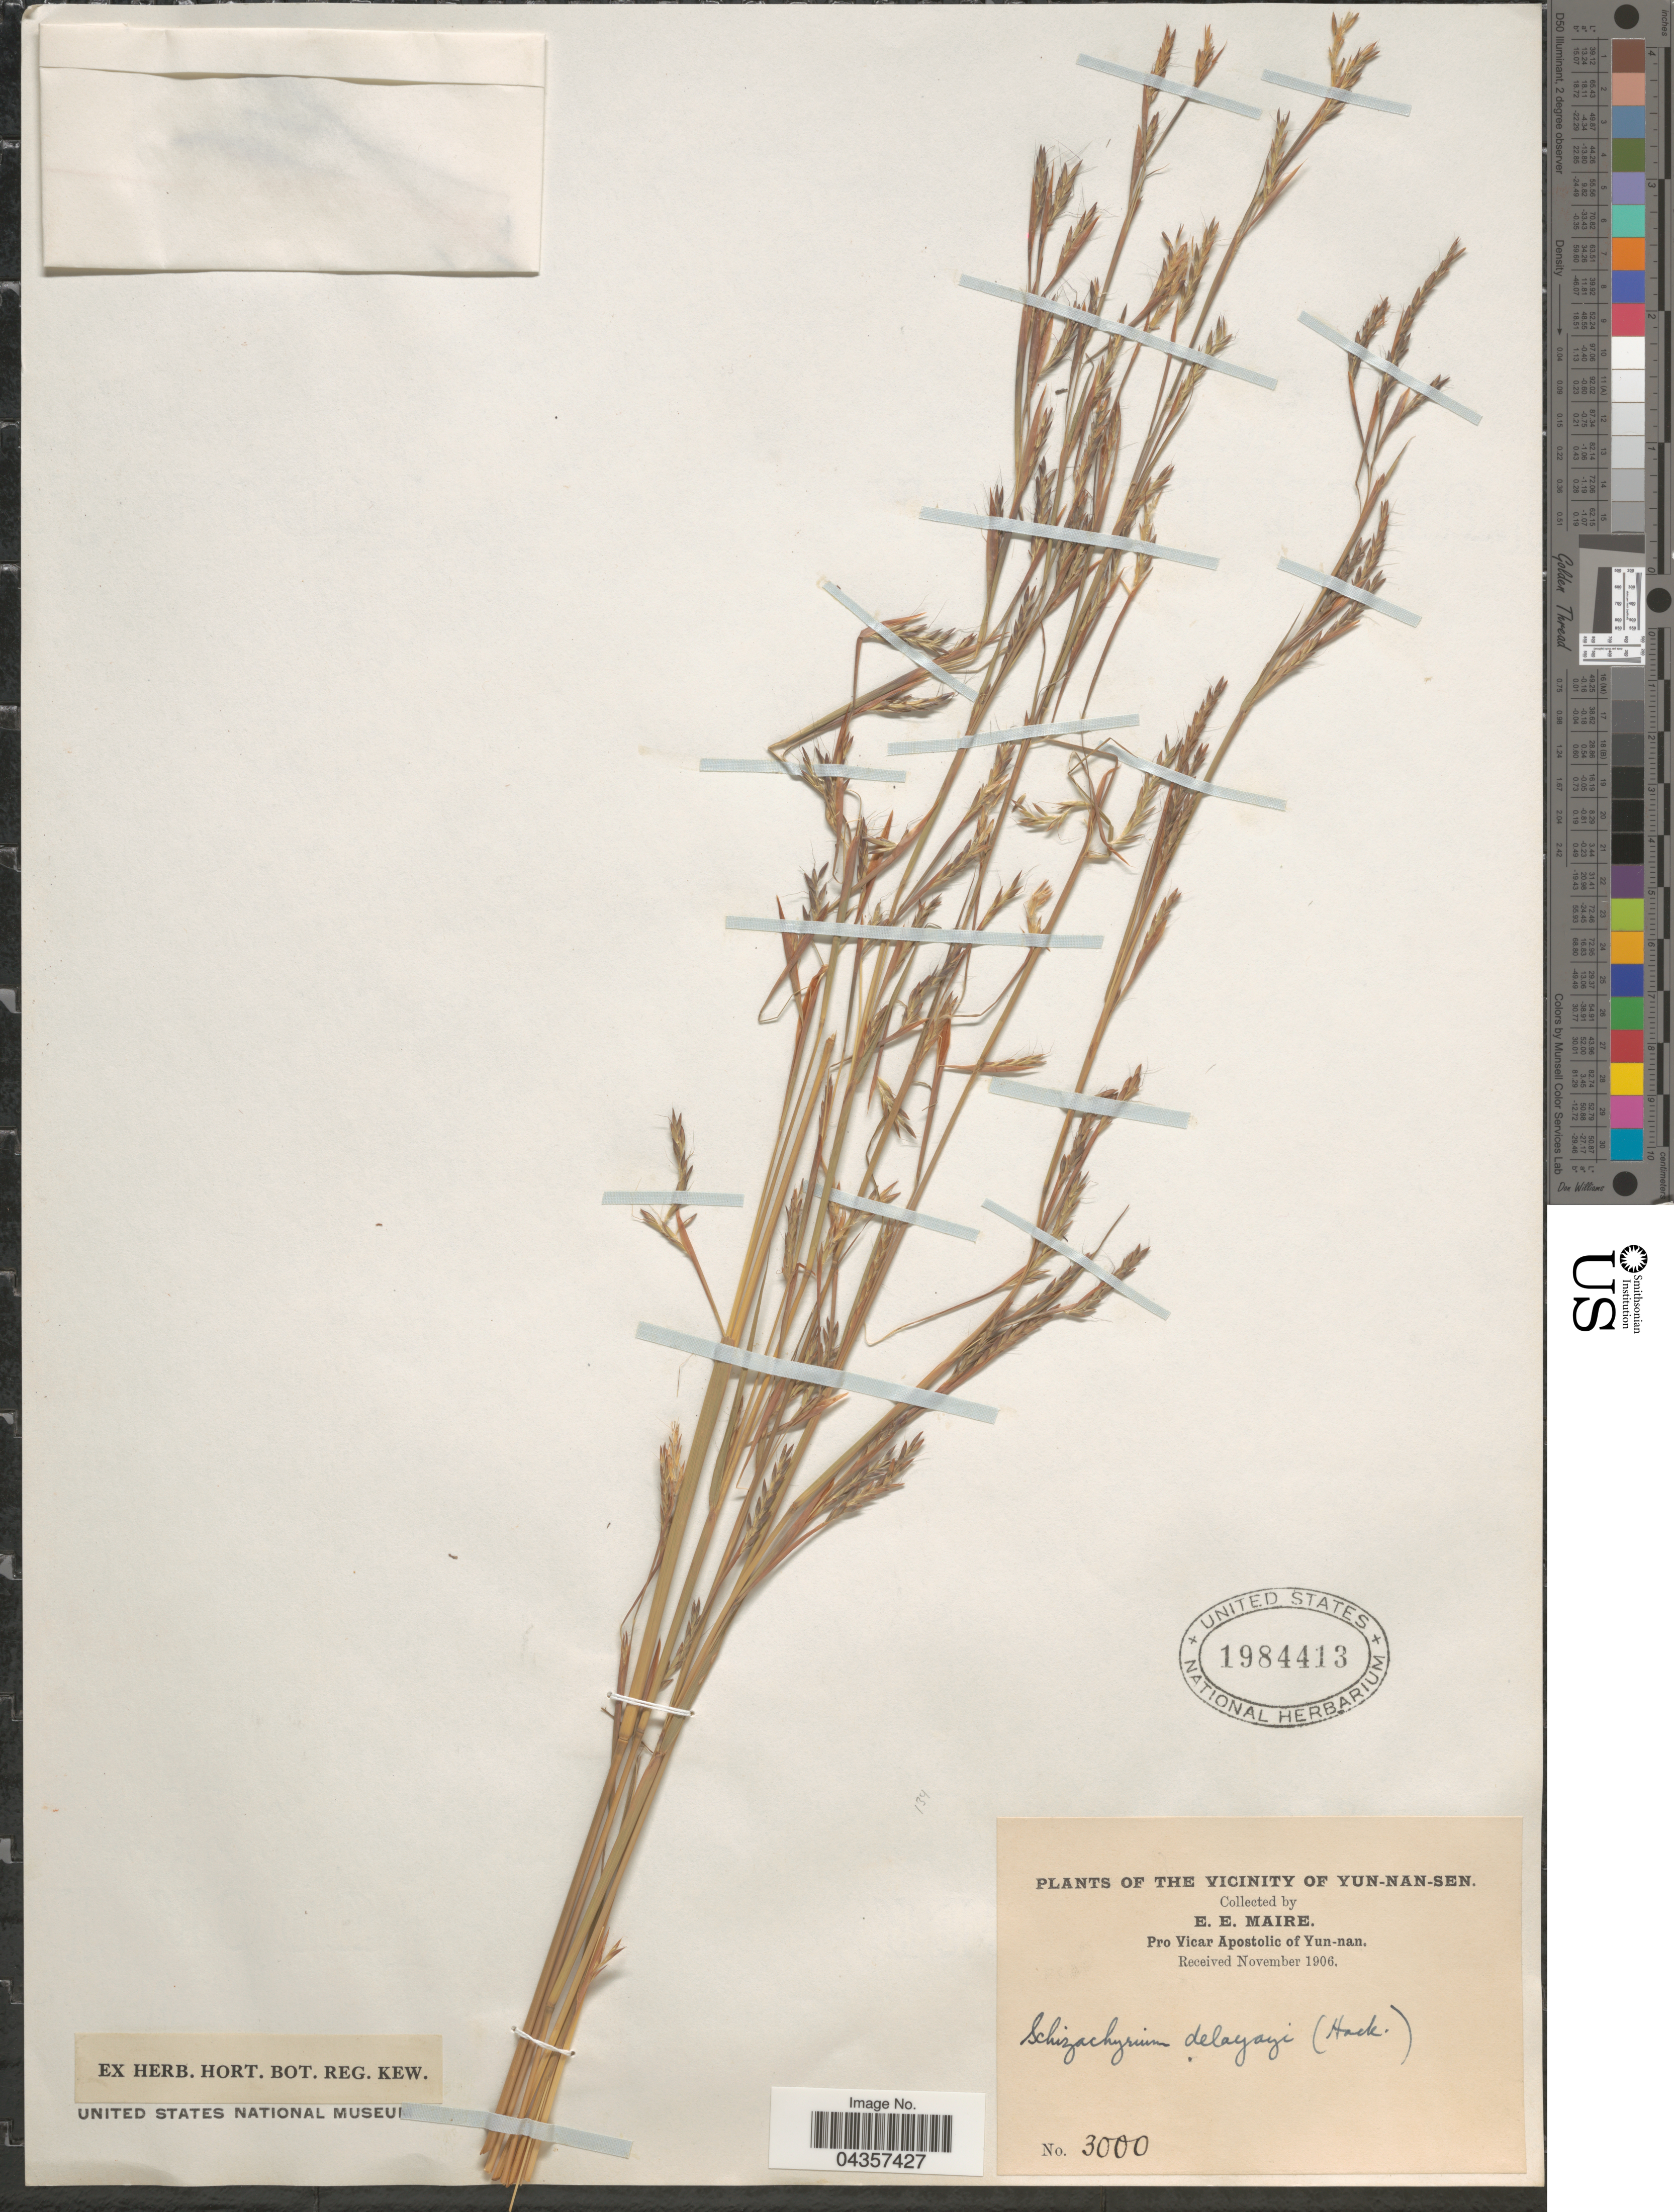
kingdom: Plantae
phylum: Tracheophyta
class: Liliopsida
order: Poales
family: Poaceae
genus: Schizachyrium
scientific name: Schizachyrium delavayi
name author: (Hack.) Bor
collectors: E. E. Maire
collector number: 3000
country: China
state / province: Yunnan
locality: The vicinity of Yun-nan-sen. Pro Vicar Apostolic of Yun-nan.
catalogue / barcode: US 1984413